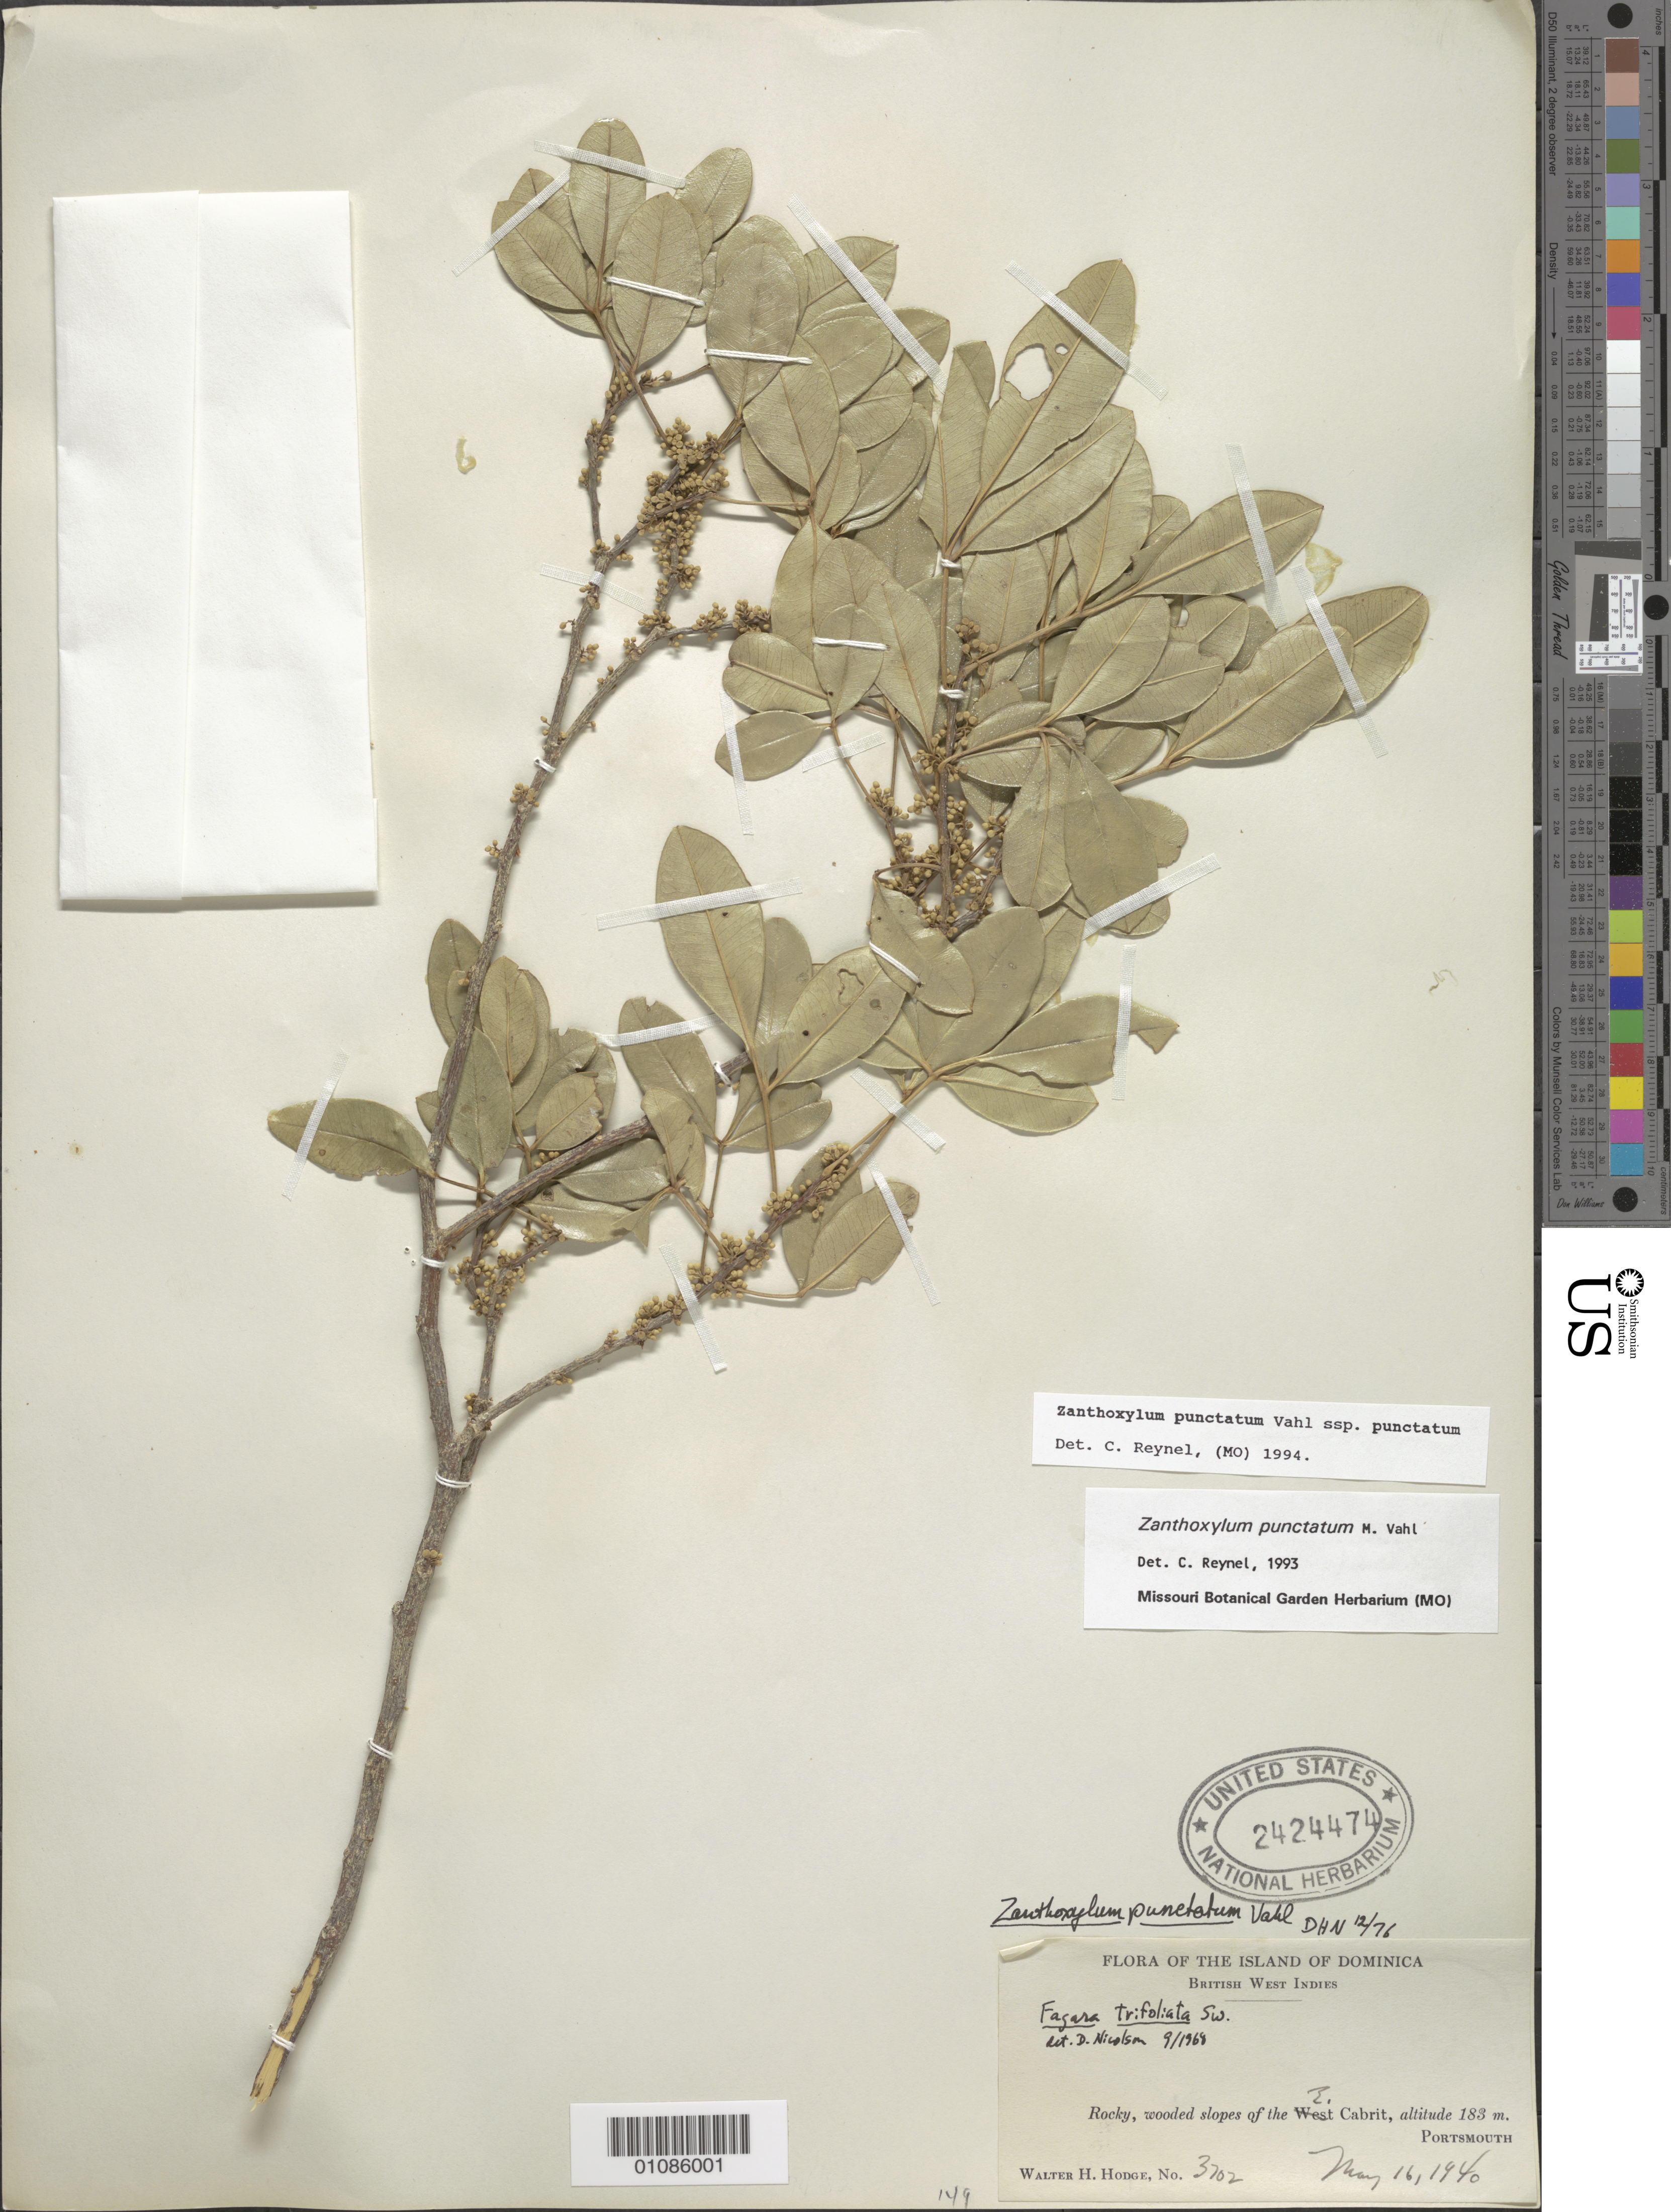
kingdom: Plantae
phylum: Tracheophyta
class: Magnoliopsida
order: Sapindales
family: Rutaceae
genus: Zanthoxylum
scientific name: Zanthoxylum punctatum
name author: Vahl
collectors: W. Hodge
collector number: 3702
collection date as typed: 16 May 1940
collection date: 1940-05-16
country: Dominica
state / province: St. John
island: Dominica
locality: Rocky, wooded slopes of the E cabrit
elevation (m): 183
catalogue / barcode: US 2424474